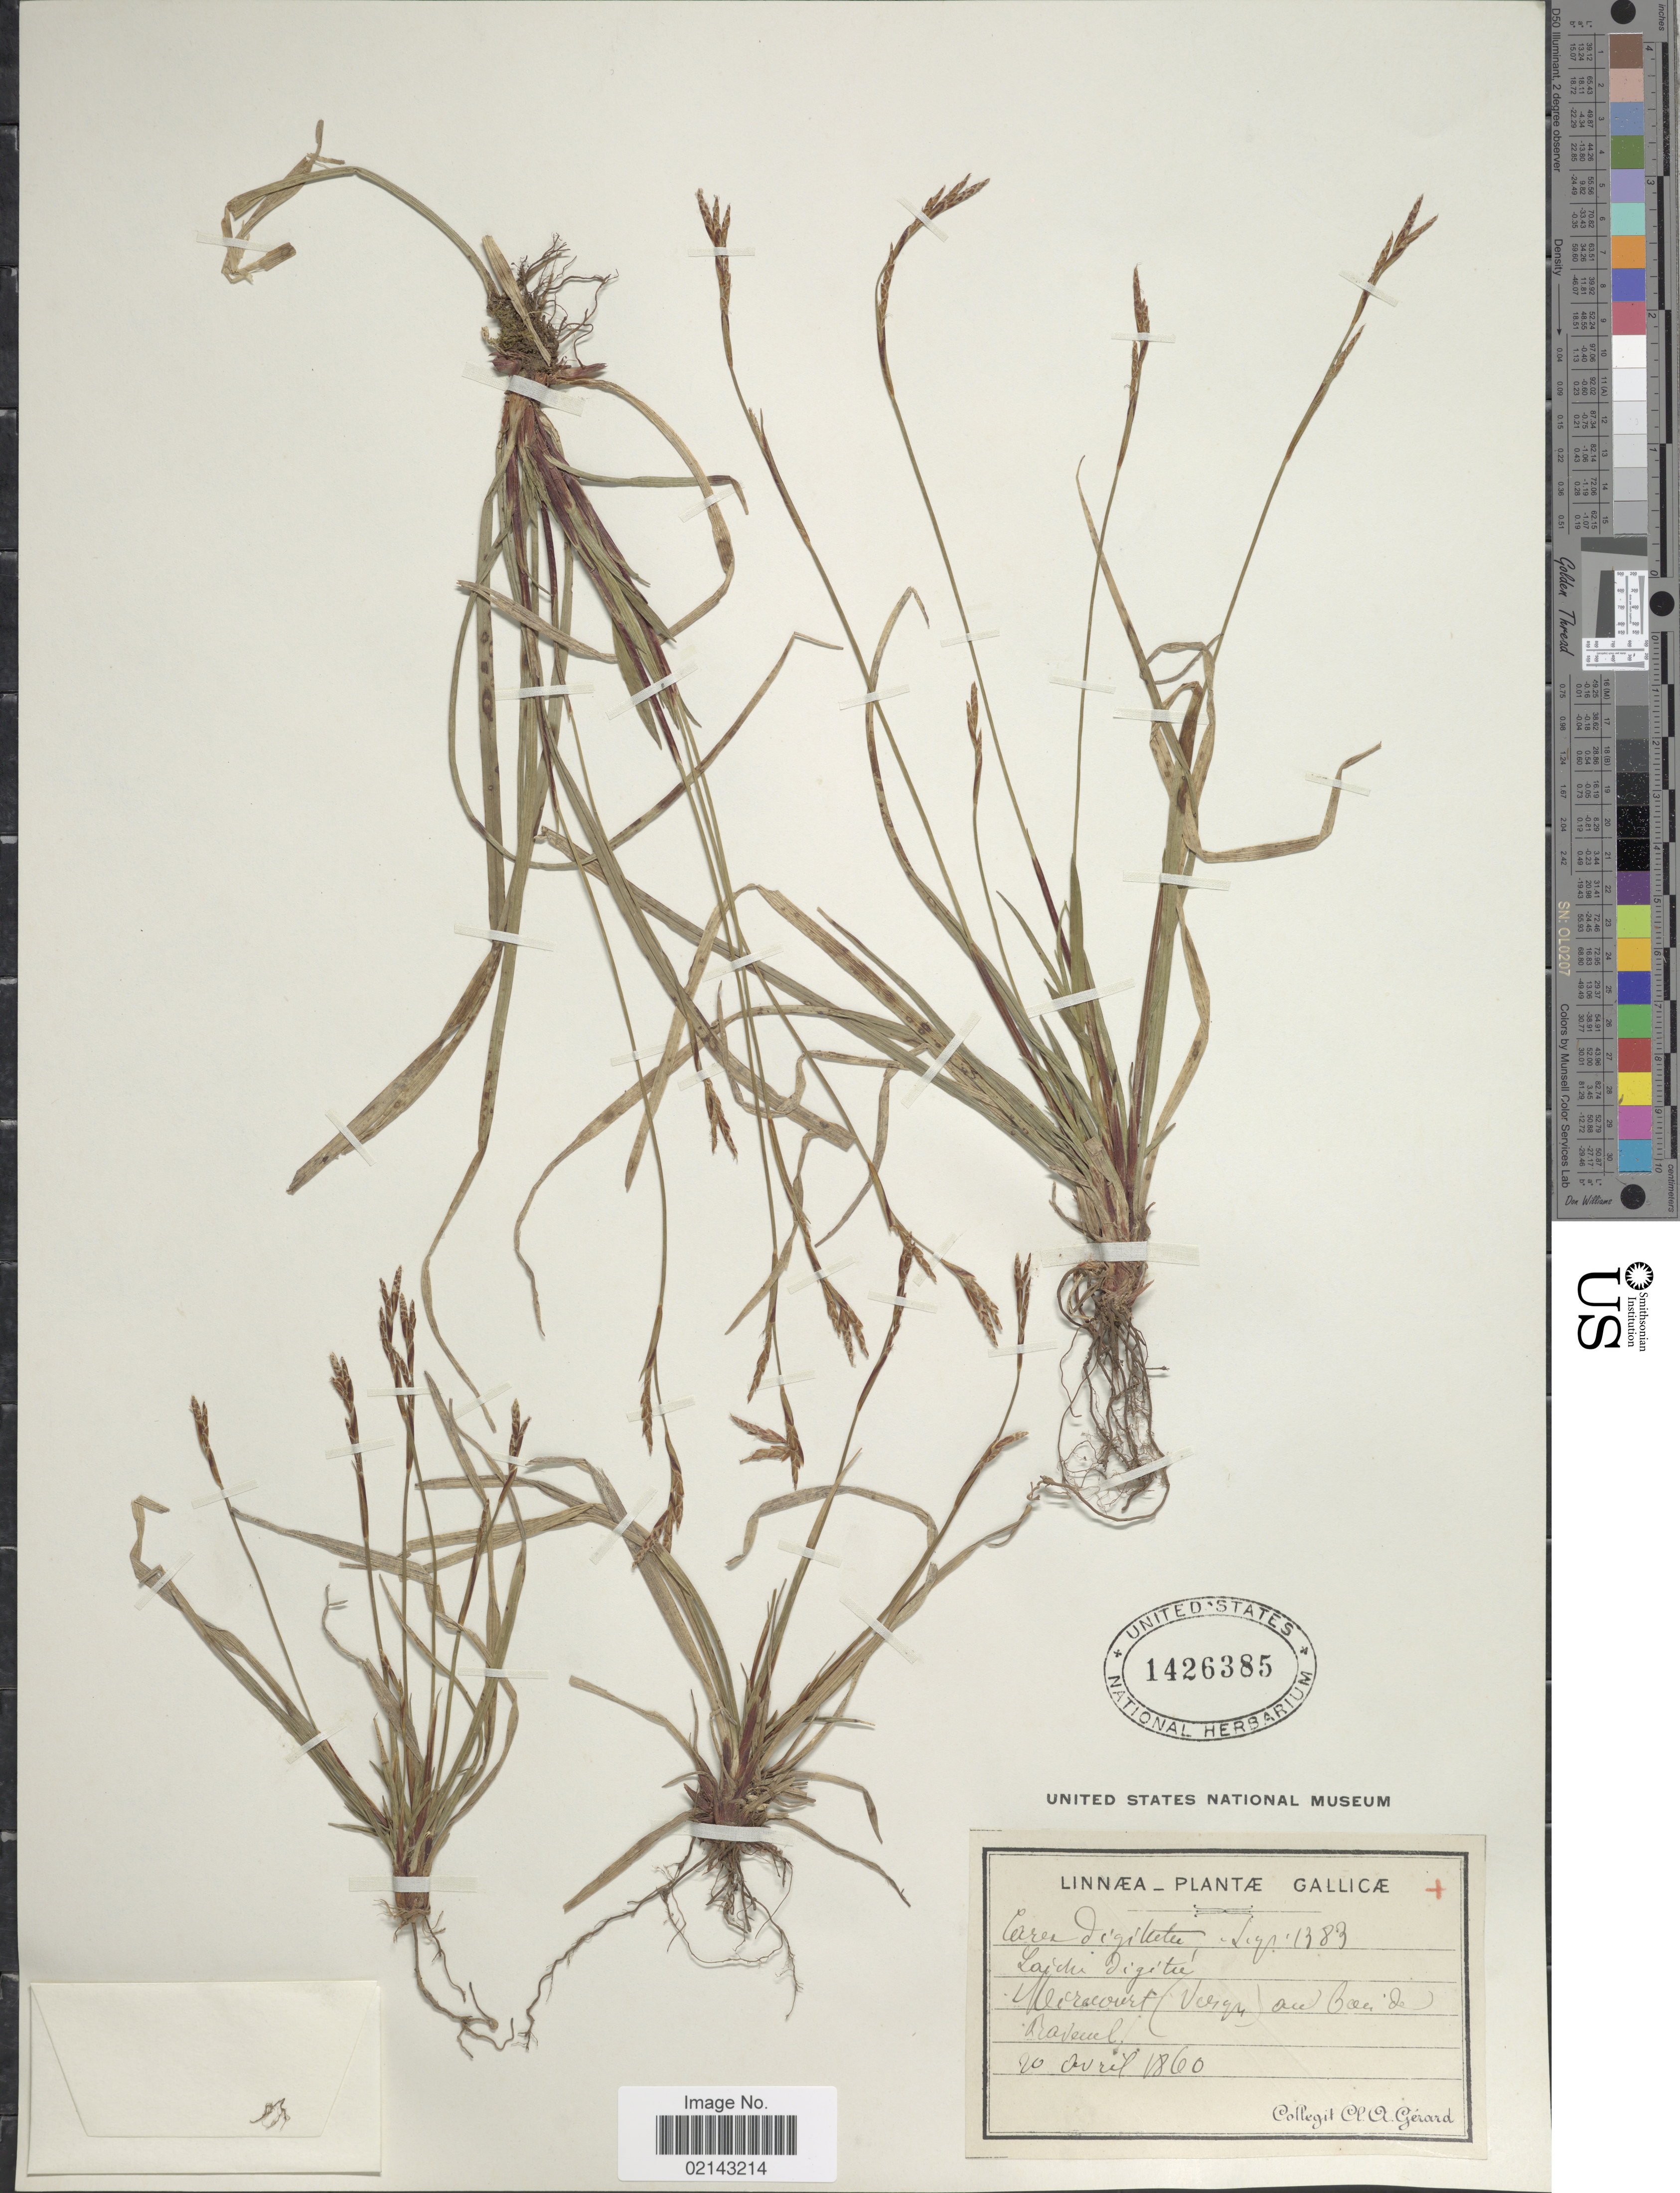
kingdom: Plantae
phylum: Tracheophyta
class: Liliopsida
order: Poales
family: Cyperaceae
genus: Carex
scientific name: Carex digitata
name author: L.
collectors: C. Gerard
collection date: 1860-04-20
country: France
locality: Gallicae. Mecravout (Vergn) andf bei de Bavenel [interpreted]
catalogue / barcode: US 1426385